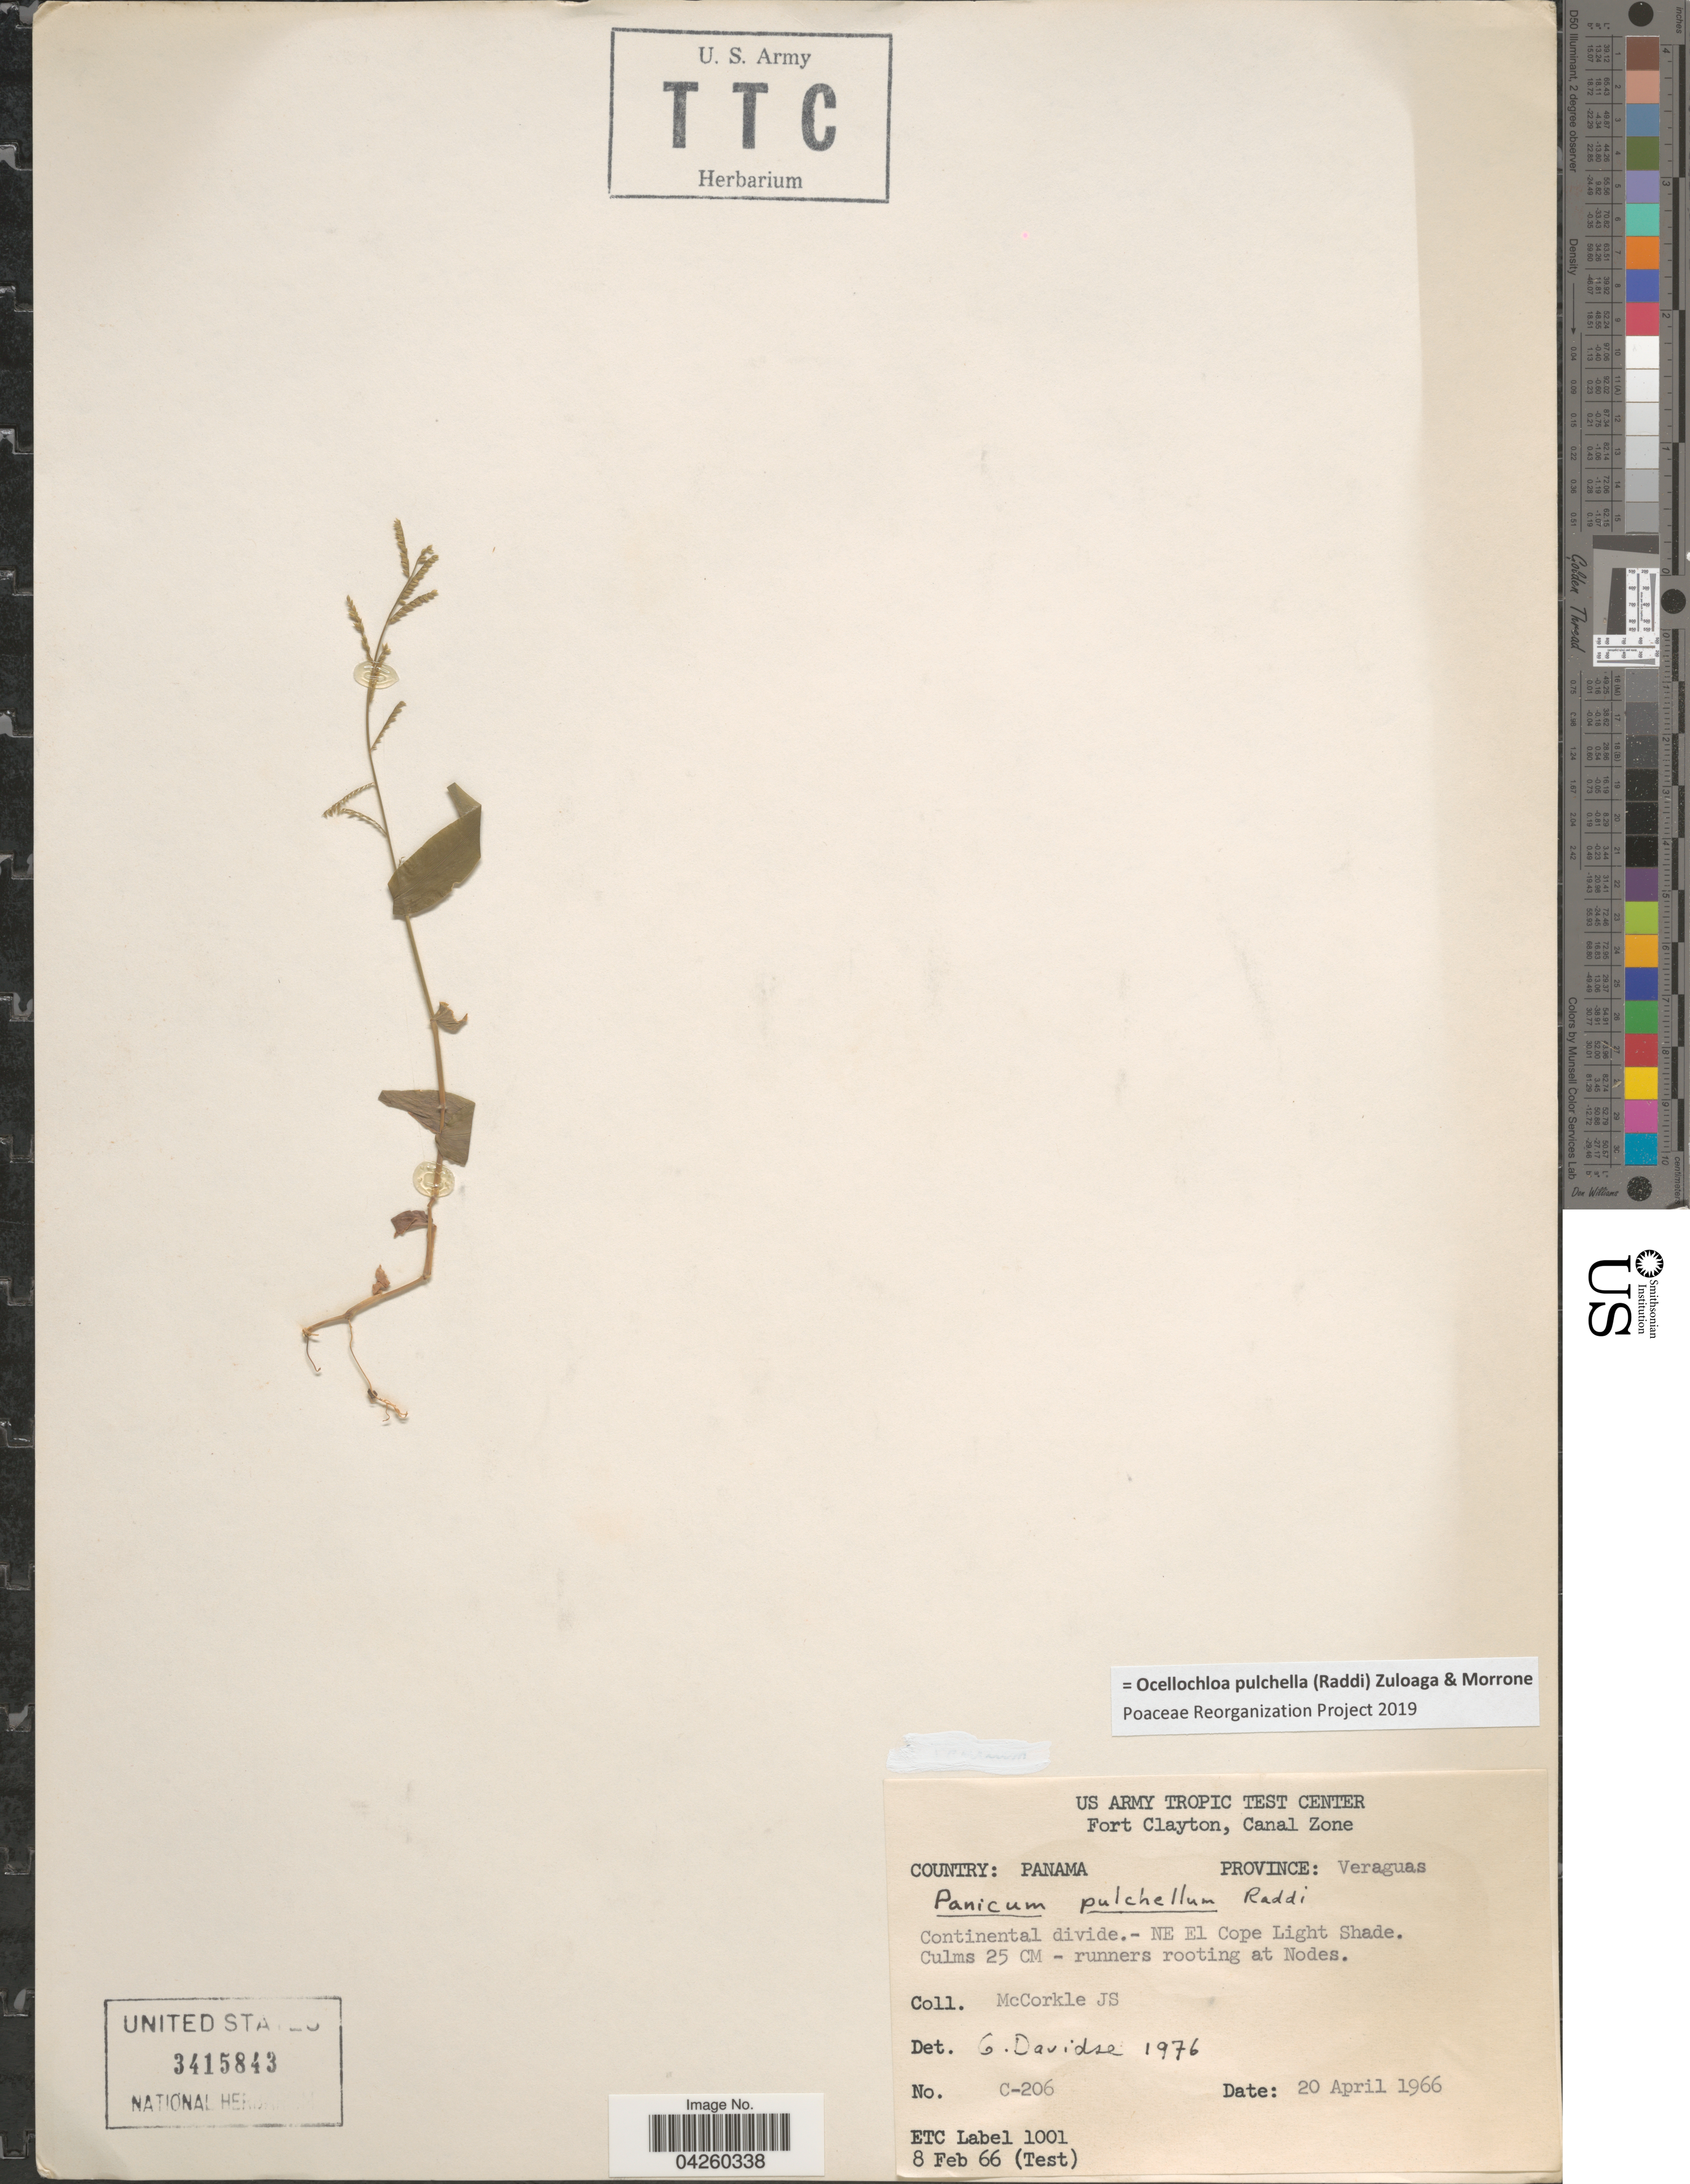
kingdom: Plantae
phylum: Tracheophyta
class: Liliopsida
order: Poales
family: Poaceae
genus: Ocellochloa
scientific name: Ocellochloa pulchella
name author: (Raddi) Zuloaga & Morrone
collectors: J. McCorkle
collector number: C-206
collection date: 1966-04-20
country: Panama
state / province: Veraguas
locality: Continental divide. - NE El Cope Light Shade. Culms 25 CM- runners rooting at Nodes.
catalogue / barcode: US 3415843